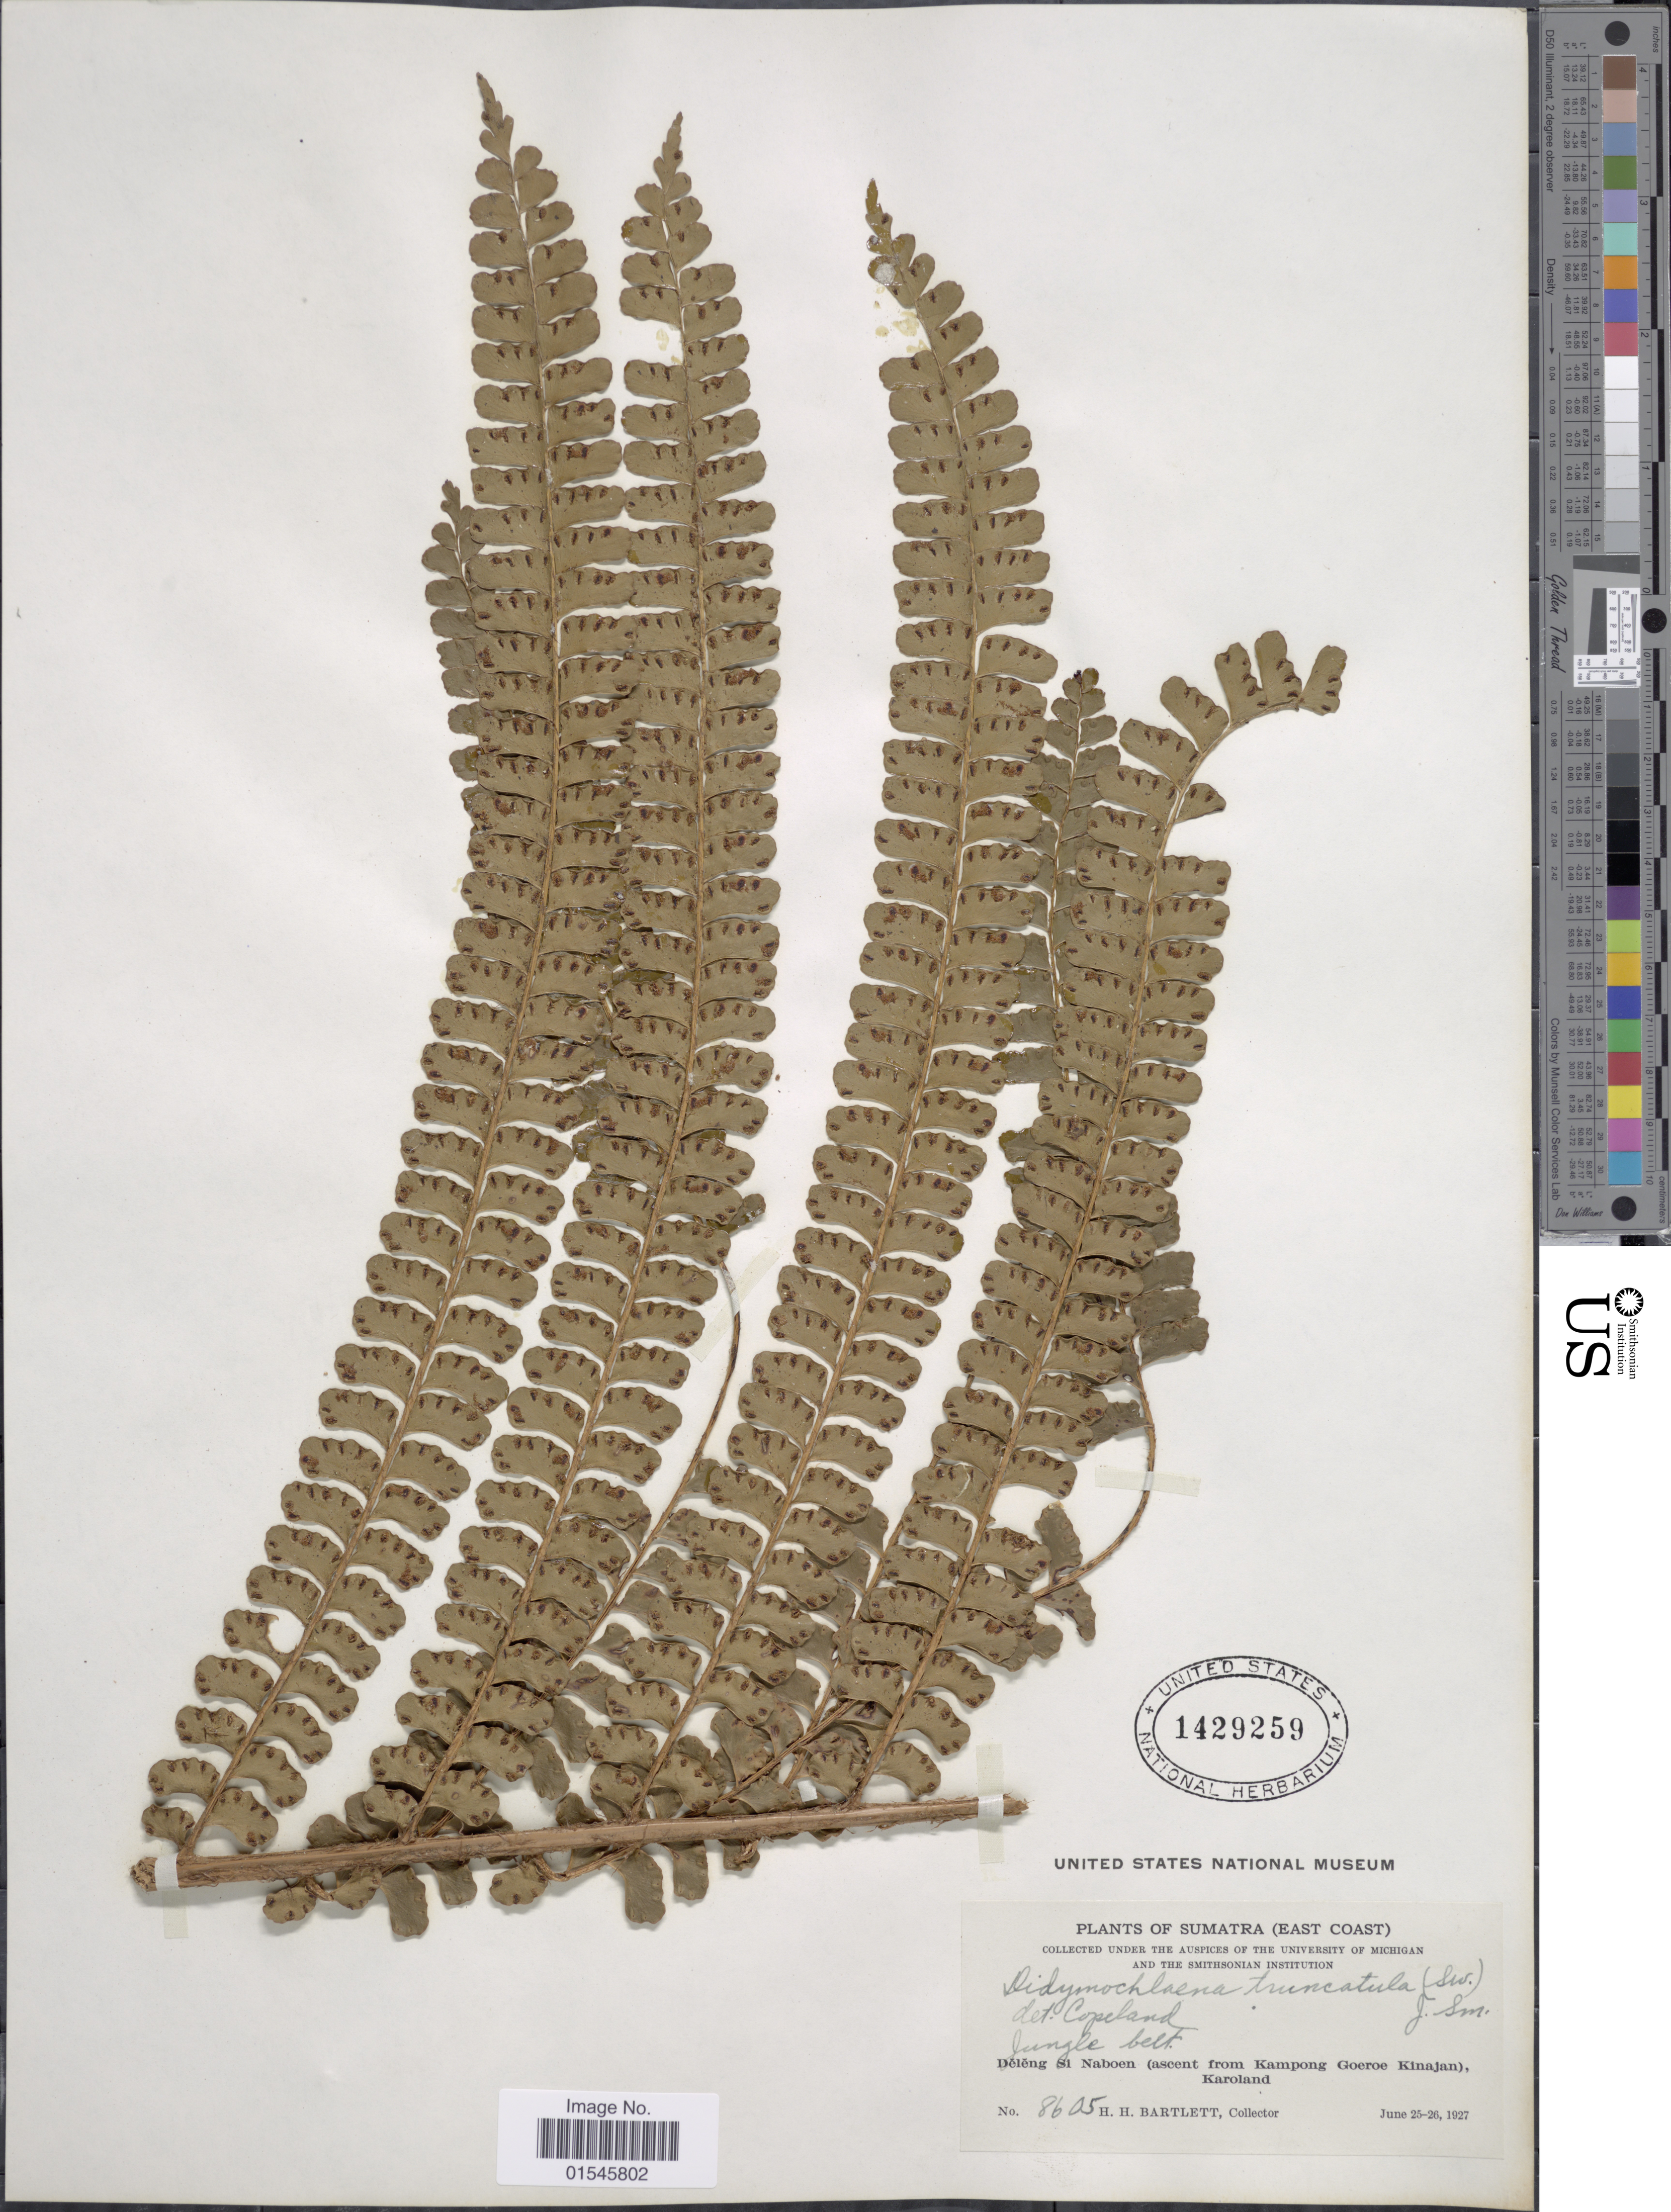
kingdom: Plantae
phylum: Tracheophyta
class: Polypodiopsida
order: Polypodiales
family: Didymochlaenaceae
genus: Didymochlaena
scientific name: Didymochlaena truncatula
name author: (Sw.) J. Sm.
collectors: H. H. Bartlett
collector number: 8605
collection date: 1927-06-25/1927-06-26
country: Indonesia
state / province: Sumatra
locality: (east coast) Dêlêng Si Naboen (ascent Kampong Goeroe Kinajan), Karoland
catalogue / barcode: US 1529259